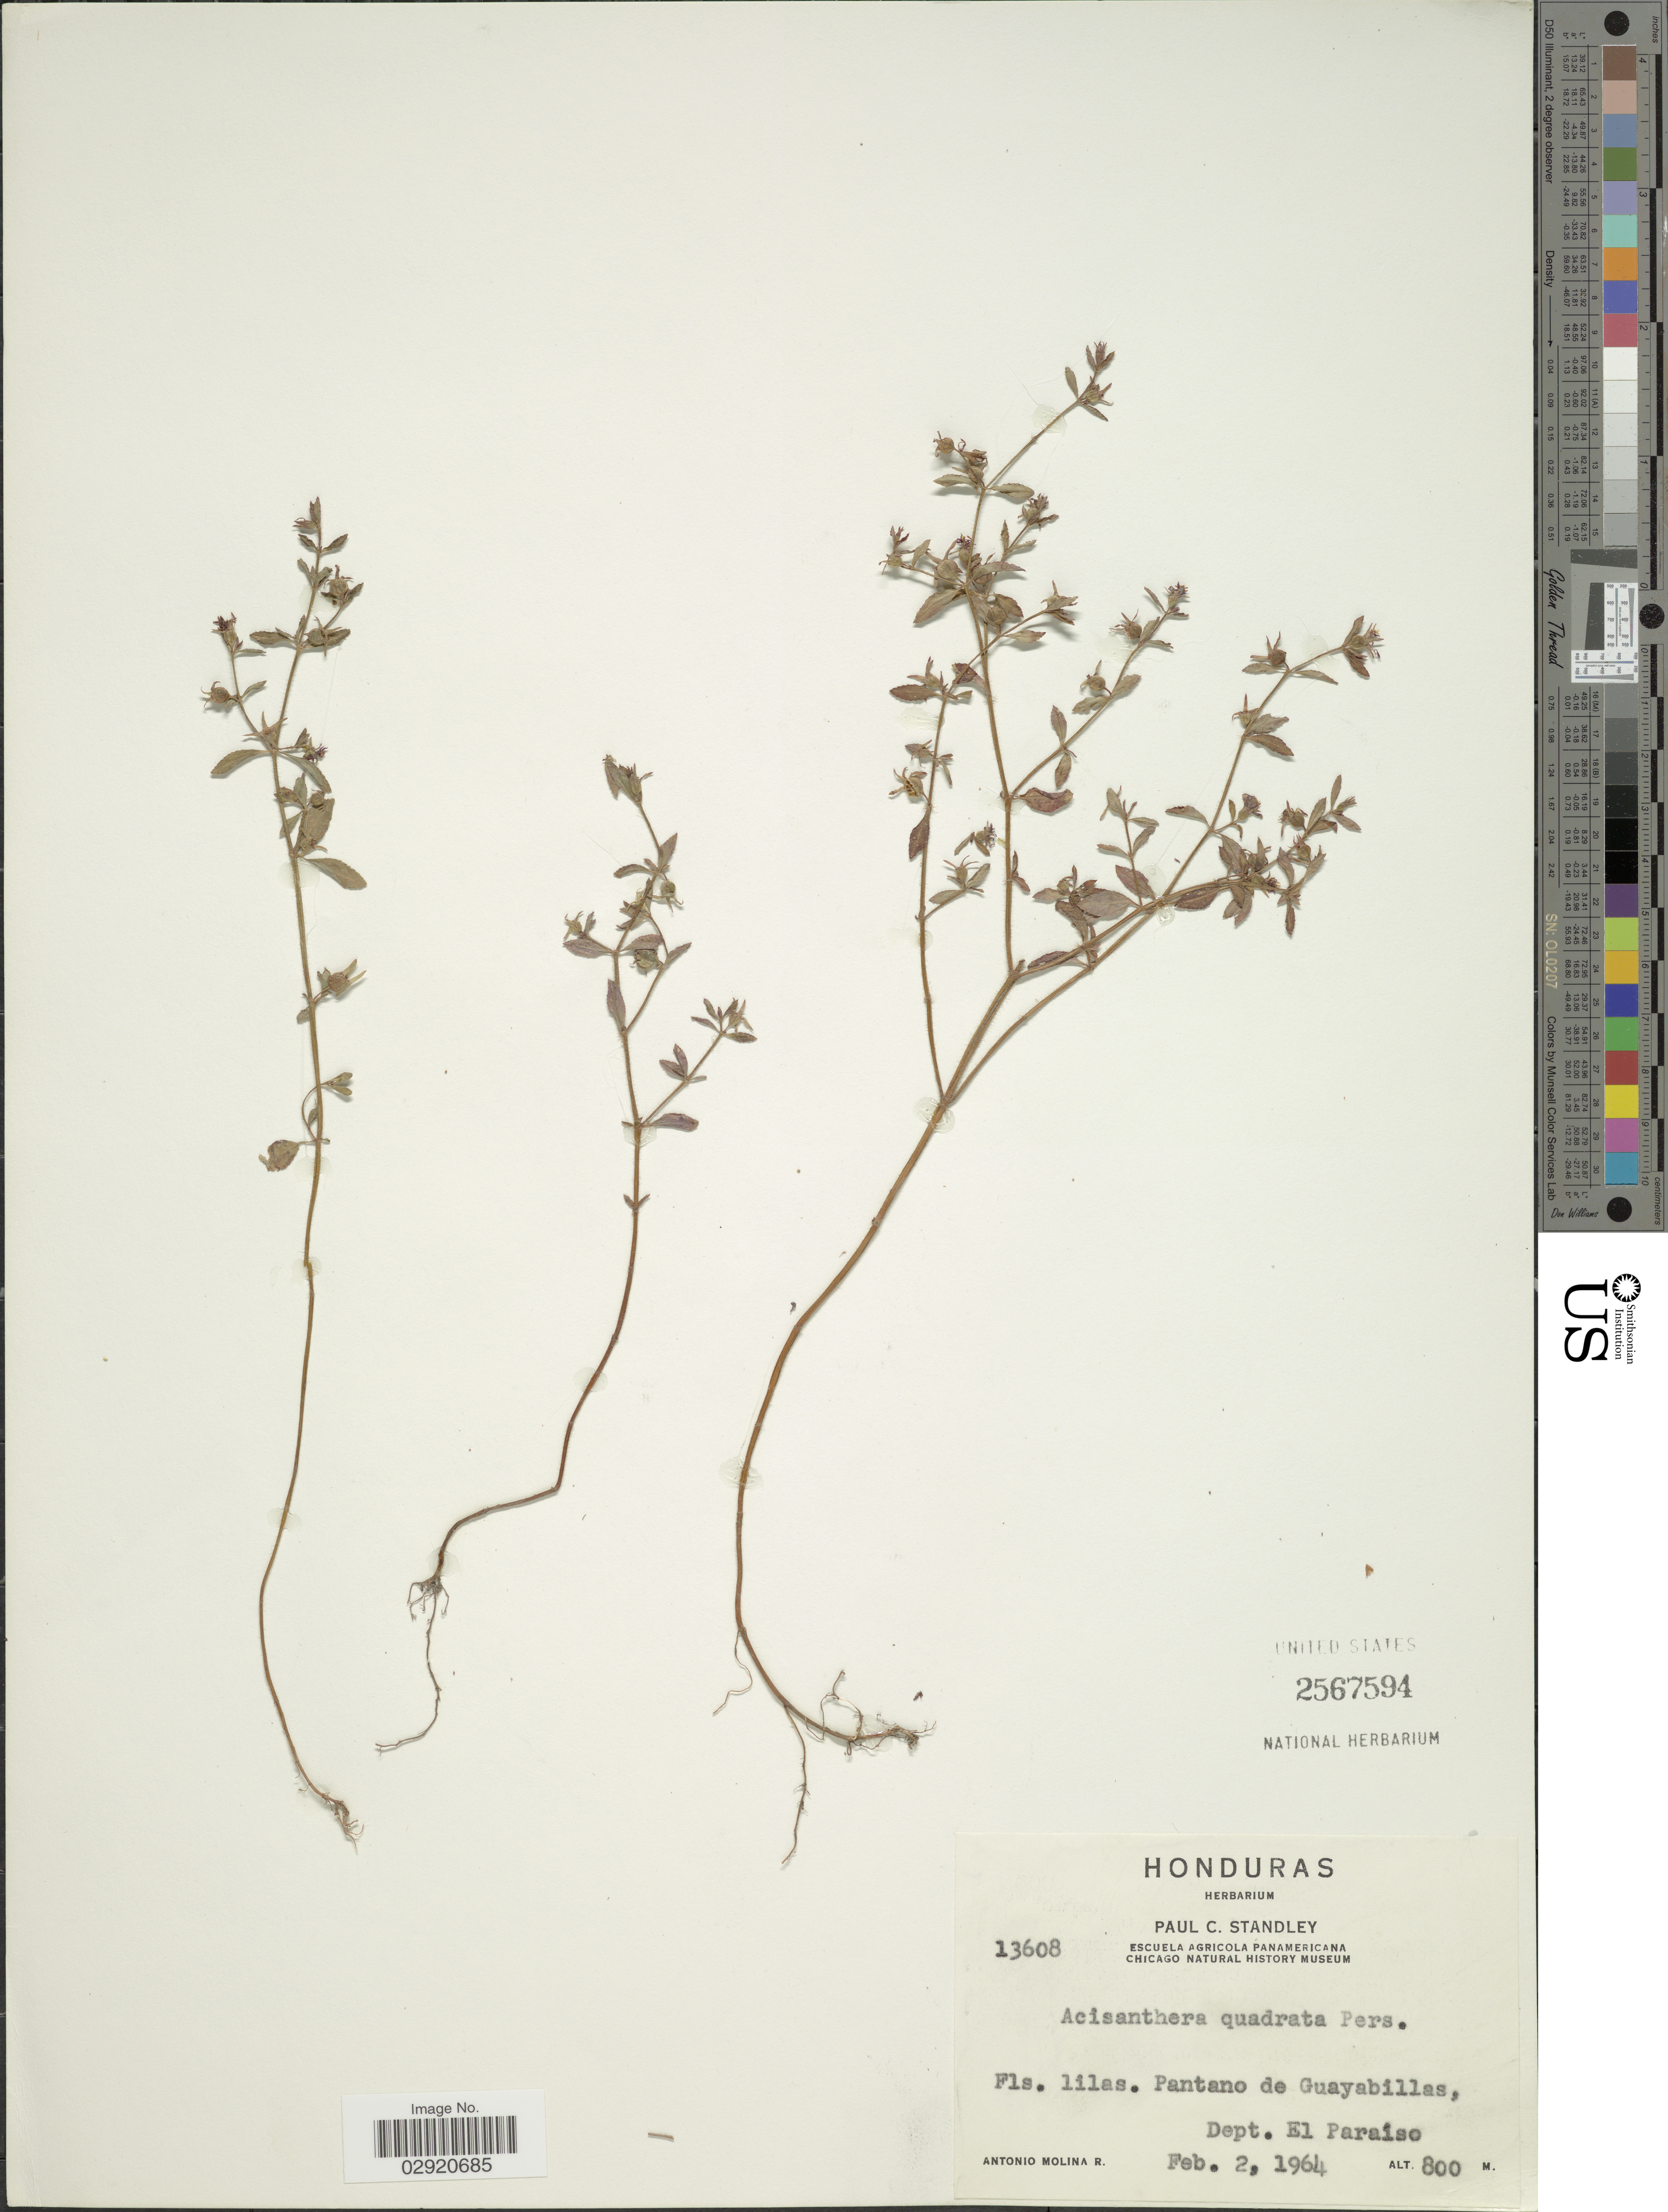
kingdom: Plantae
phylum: Tracheophyta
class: Magnoliopsida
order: Myrtales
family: Melastomataceae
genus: Acisanthera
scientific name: Acisanthera erecta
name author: Gleason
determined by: Nunes da Silva, Diego, (RB), Jardim Botanico do Rio de Janeiro - Herbario (BRAZIL)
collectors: A. Molina R.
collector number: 13608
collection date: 1964-02-02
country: Honduras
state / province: El Paraíso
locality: Pantano de Guayabillas, Dept. El Paraíso.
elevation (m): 800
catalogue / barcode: US 2567594